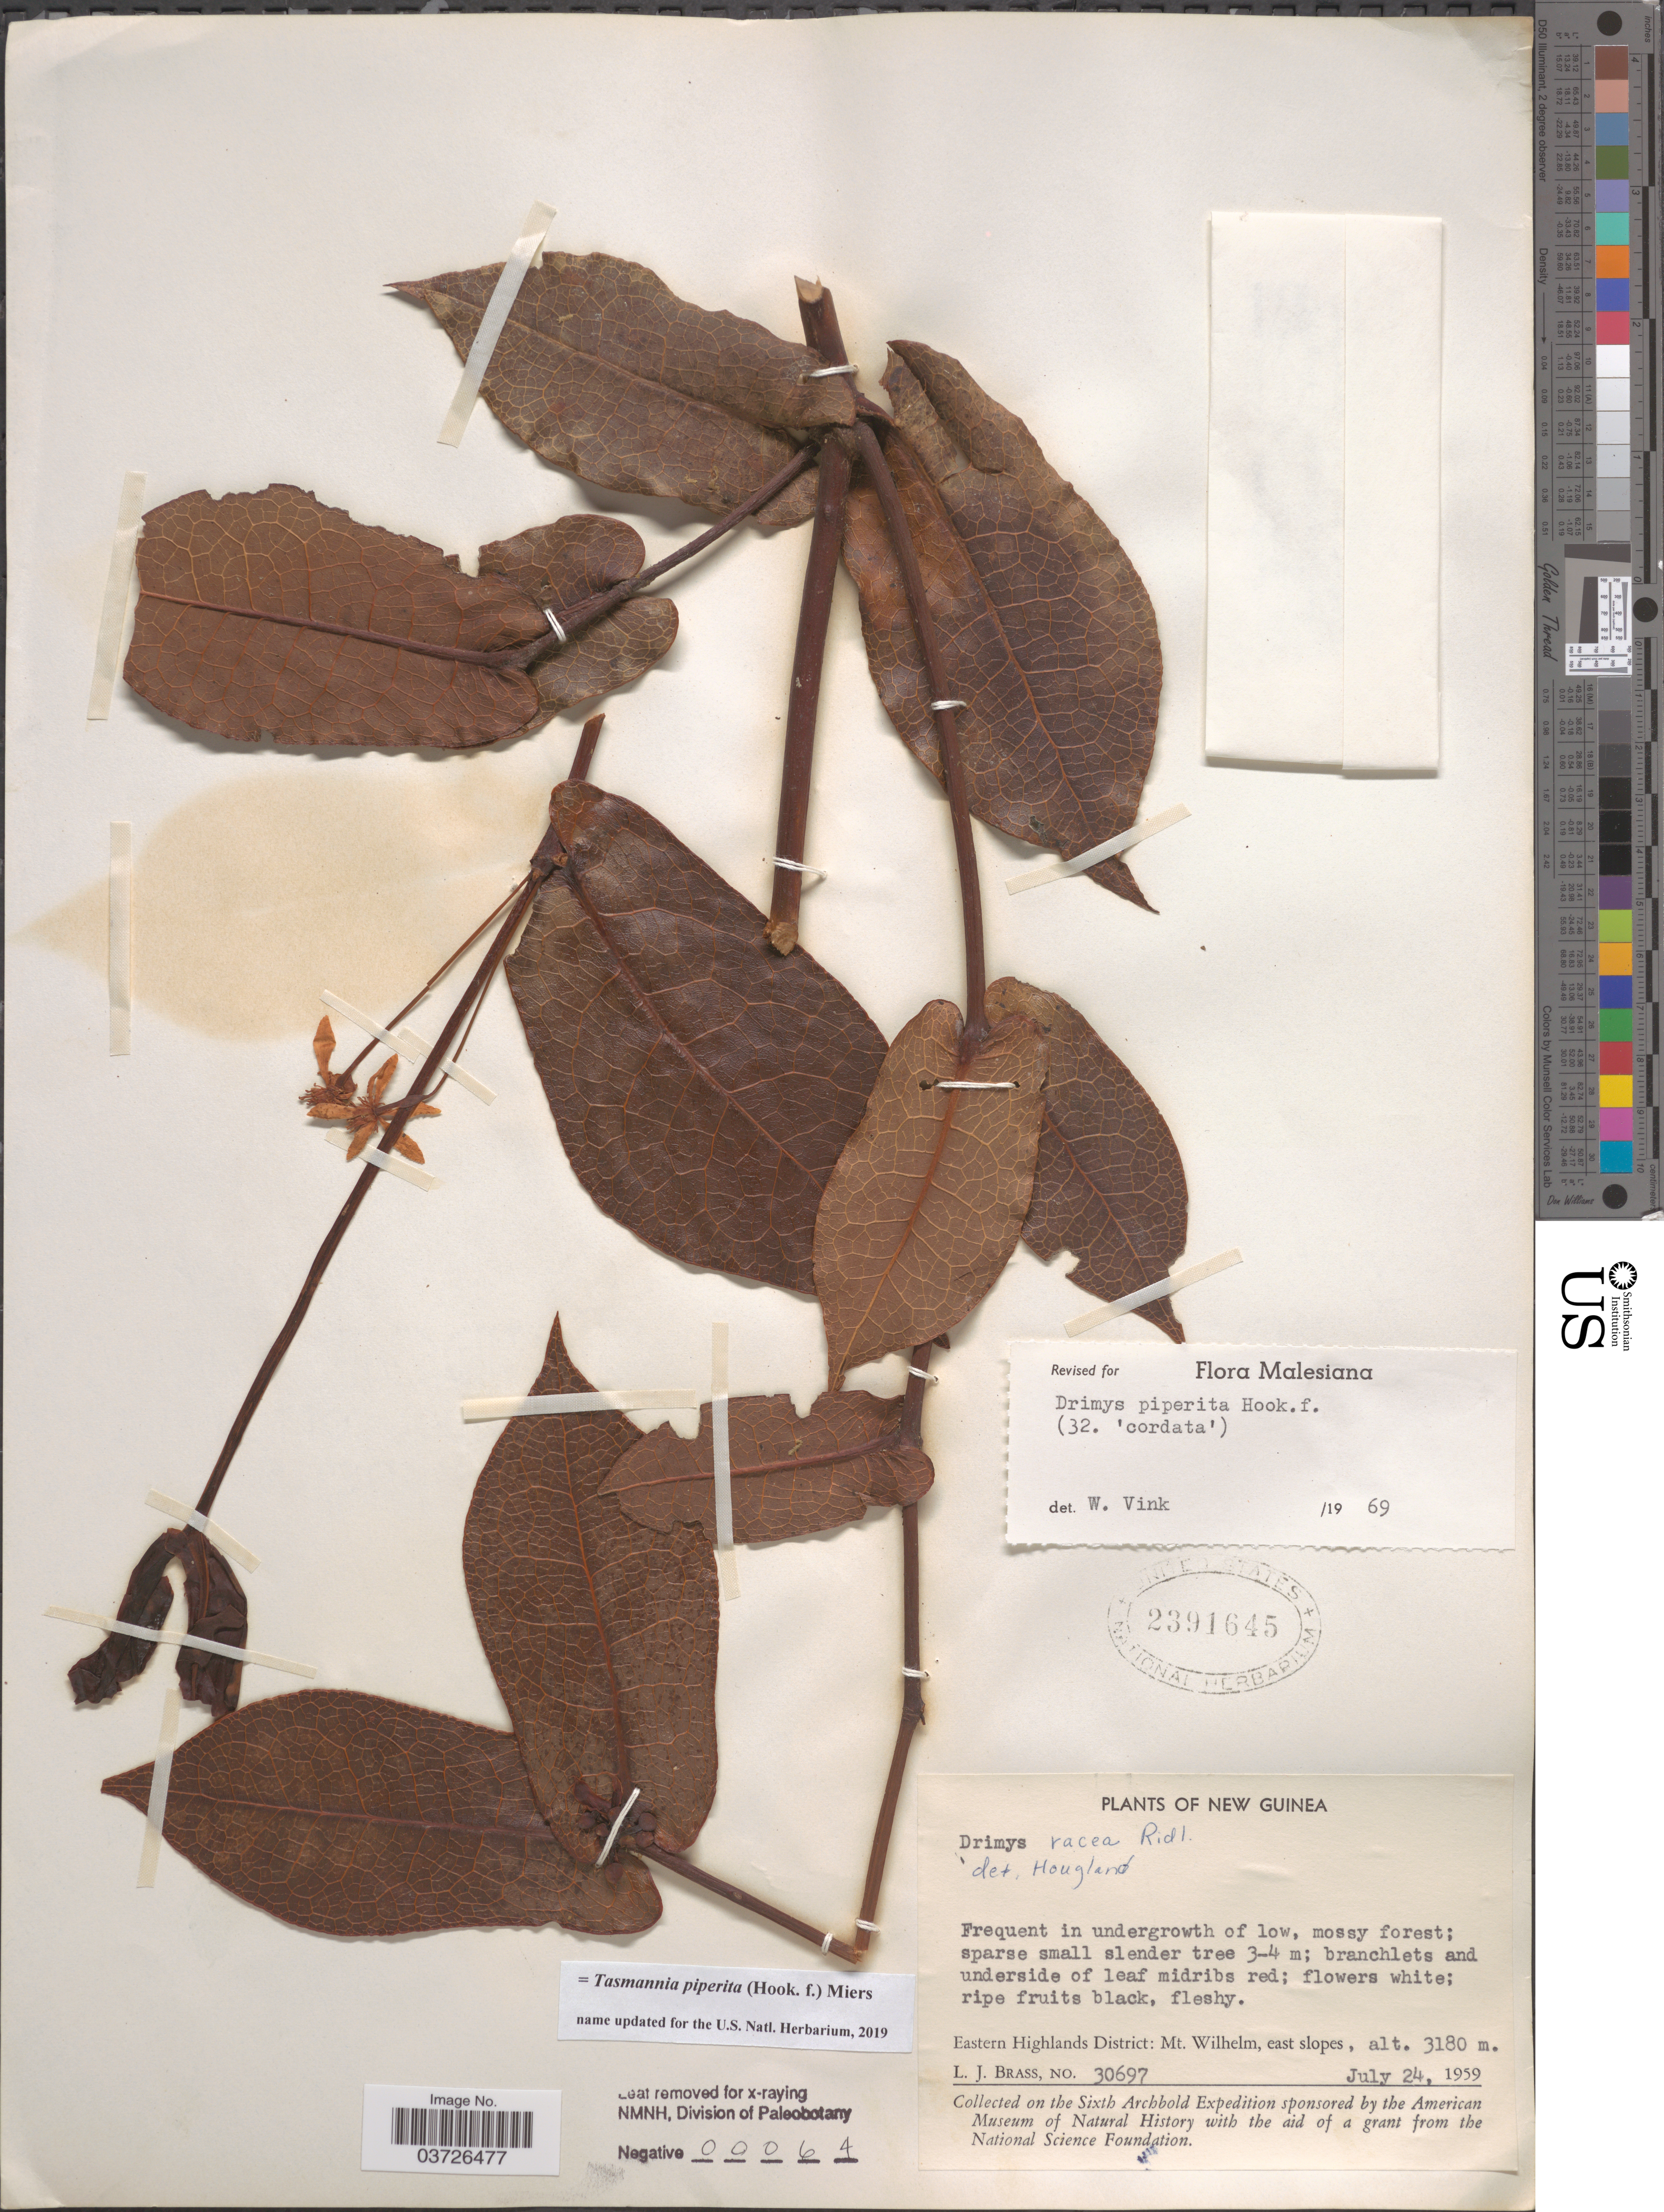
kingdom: Plantae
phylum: Tracheophyta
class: Magnoliopsida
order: Canellales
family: Winteraceae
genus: Tasmannia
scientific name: Tasmannia piperita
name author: (Hook. f.) Miers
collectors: L. J. Brass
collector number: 30697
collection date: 1959-07-24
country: Papua New Guinea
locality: New Guinea. Eastern Highlands District: Mt. Wilhelm, east slopes.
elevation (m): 3180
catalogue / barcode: US 2391645